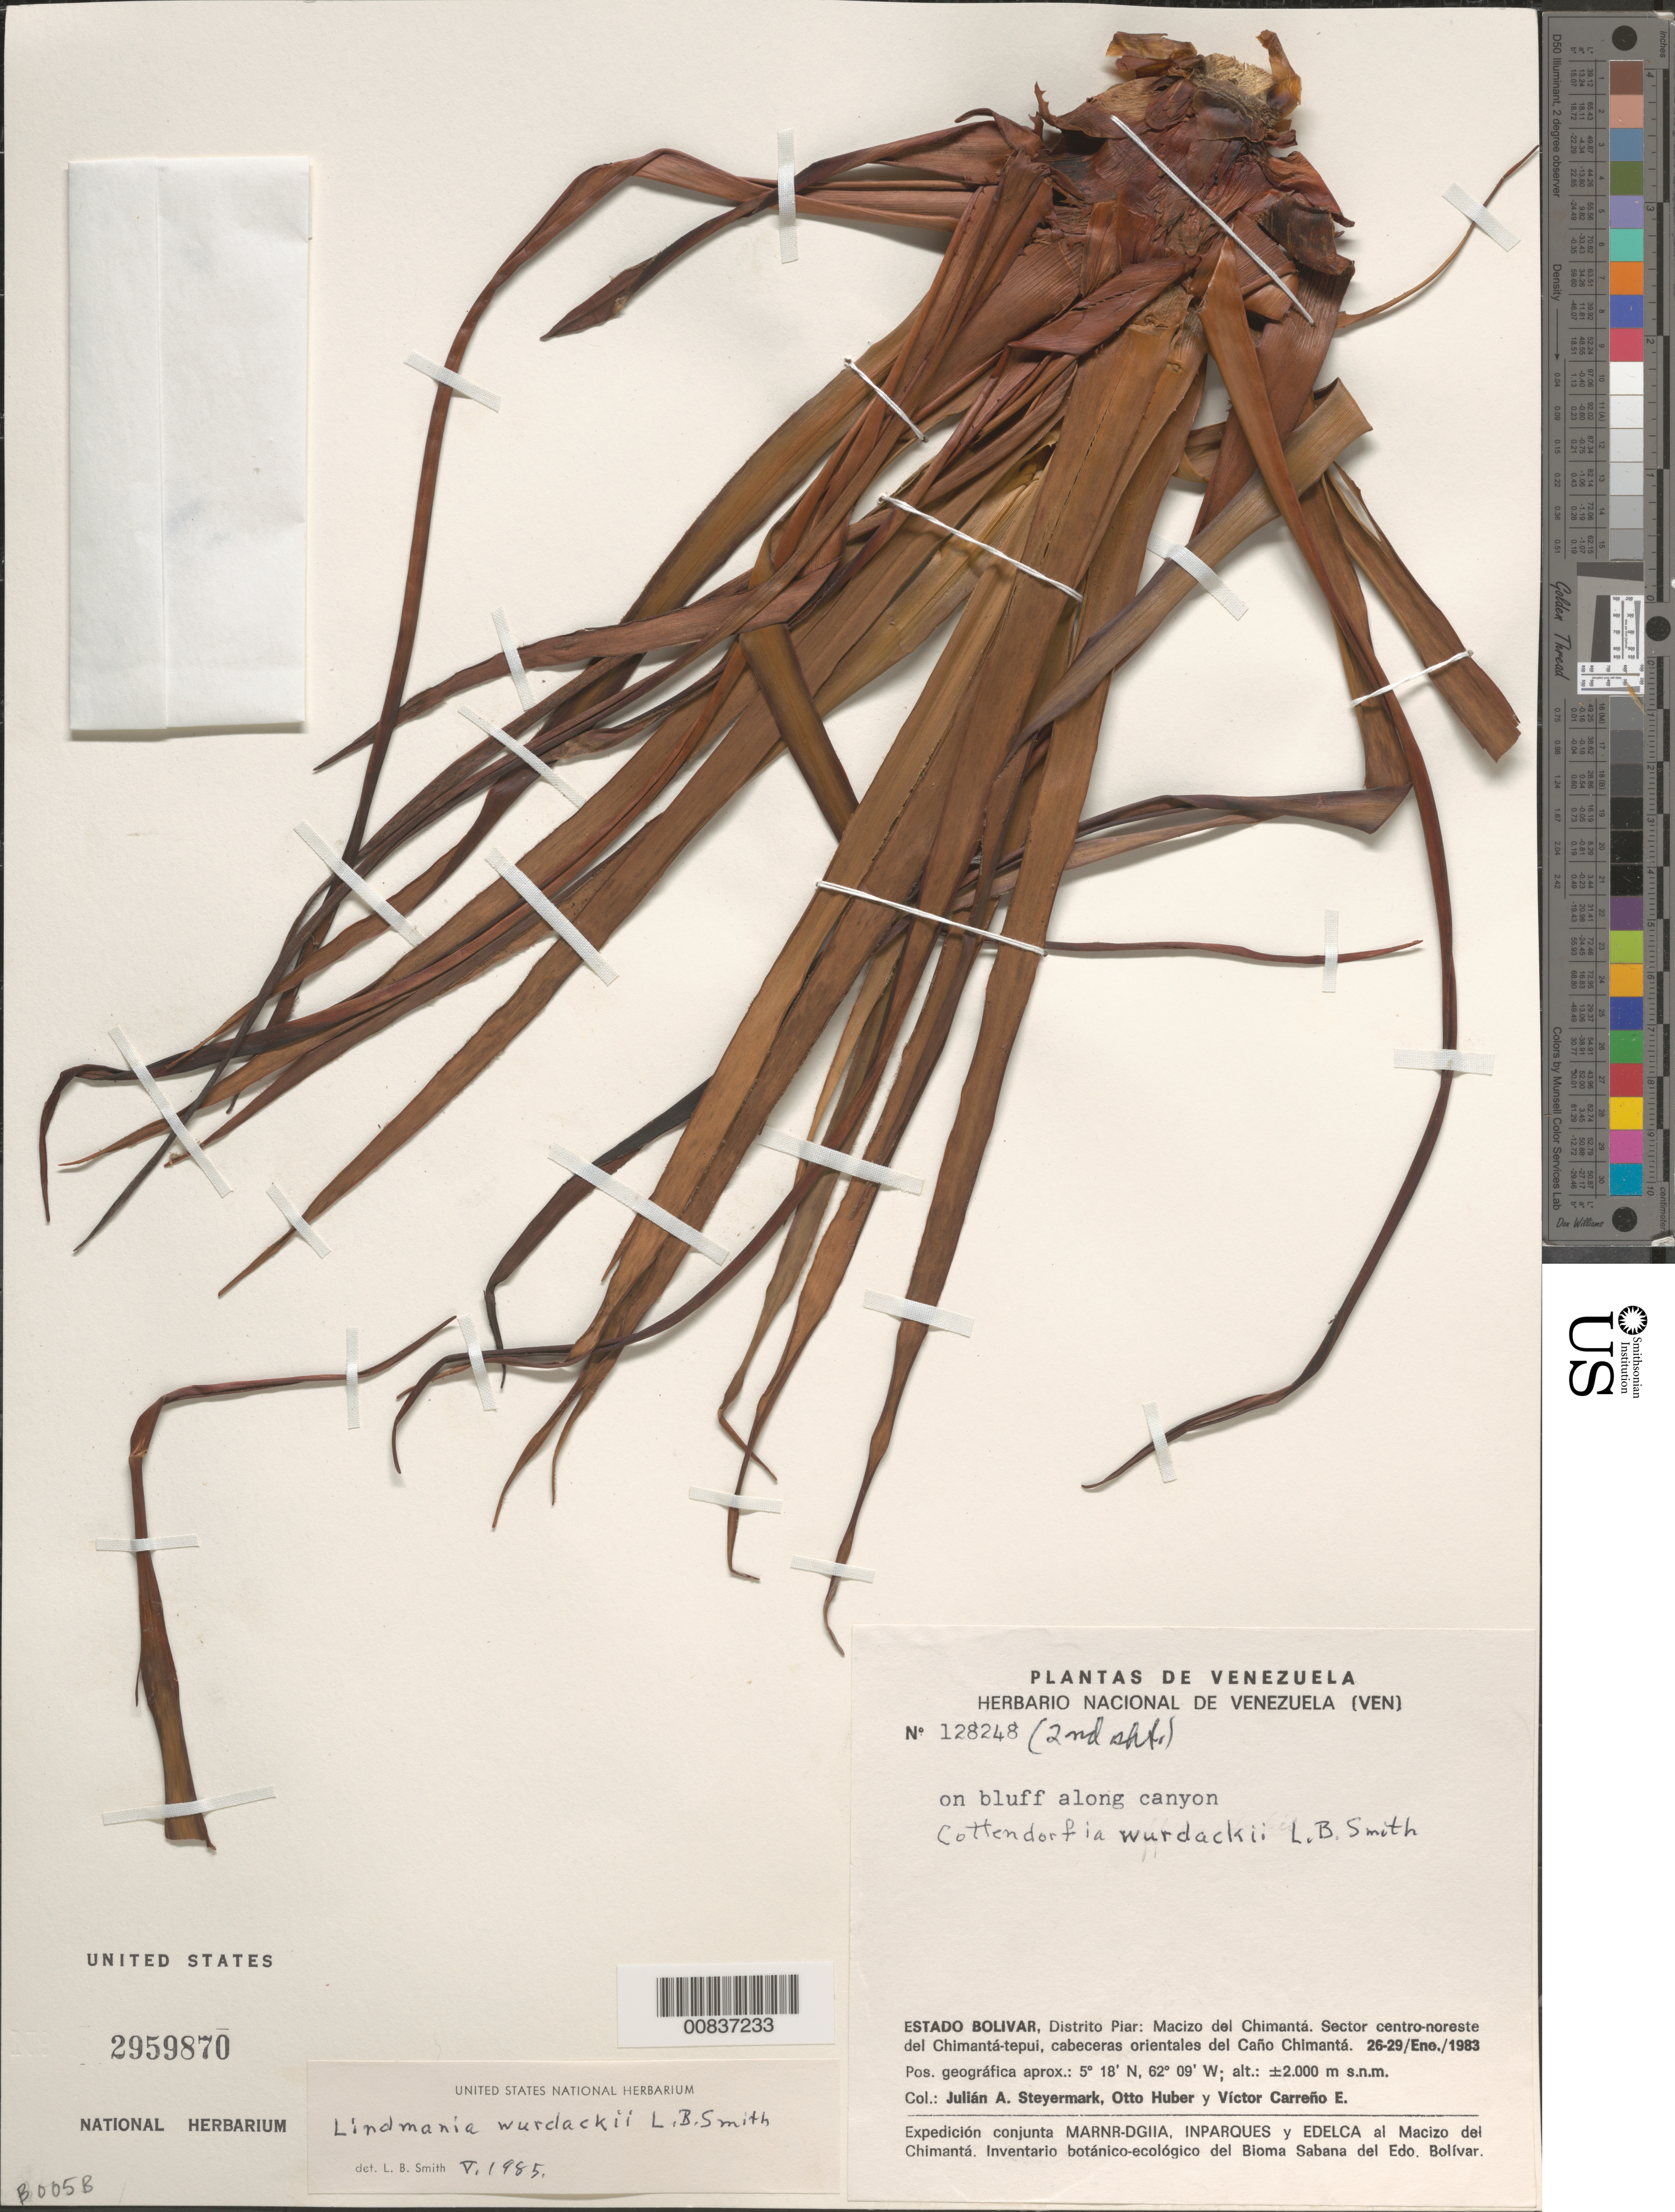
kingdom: Plantae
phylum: Tracheophyta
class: Liliopsida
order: Poales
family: Bromeliaceae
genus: Lindmania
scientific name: Lindmania wurdackii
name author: L.B. Sm.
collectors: J. Steyermark, O. Huber & V. Carreño E.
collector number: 128248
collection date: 1983-01-26/1983-01-29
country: Venezuela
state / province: Bolivar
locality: Distrito Piar: Macizo del Chimantá. Sector centro-noreste del Chimantá-tepui, cabeceras orientales del Caño Chimantá.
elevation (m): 2000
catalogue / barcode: US 2959870